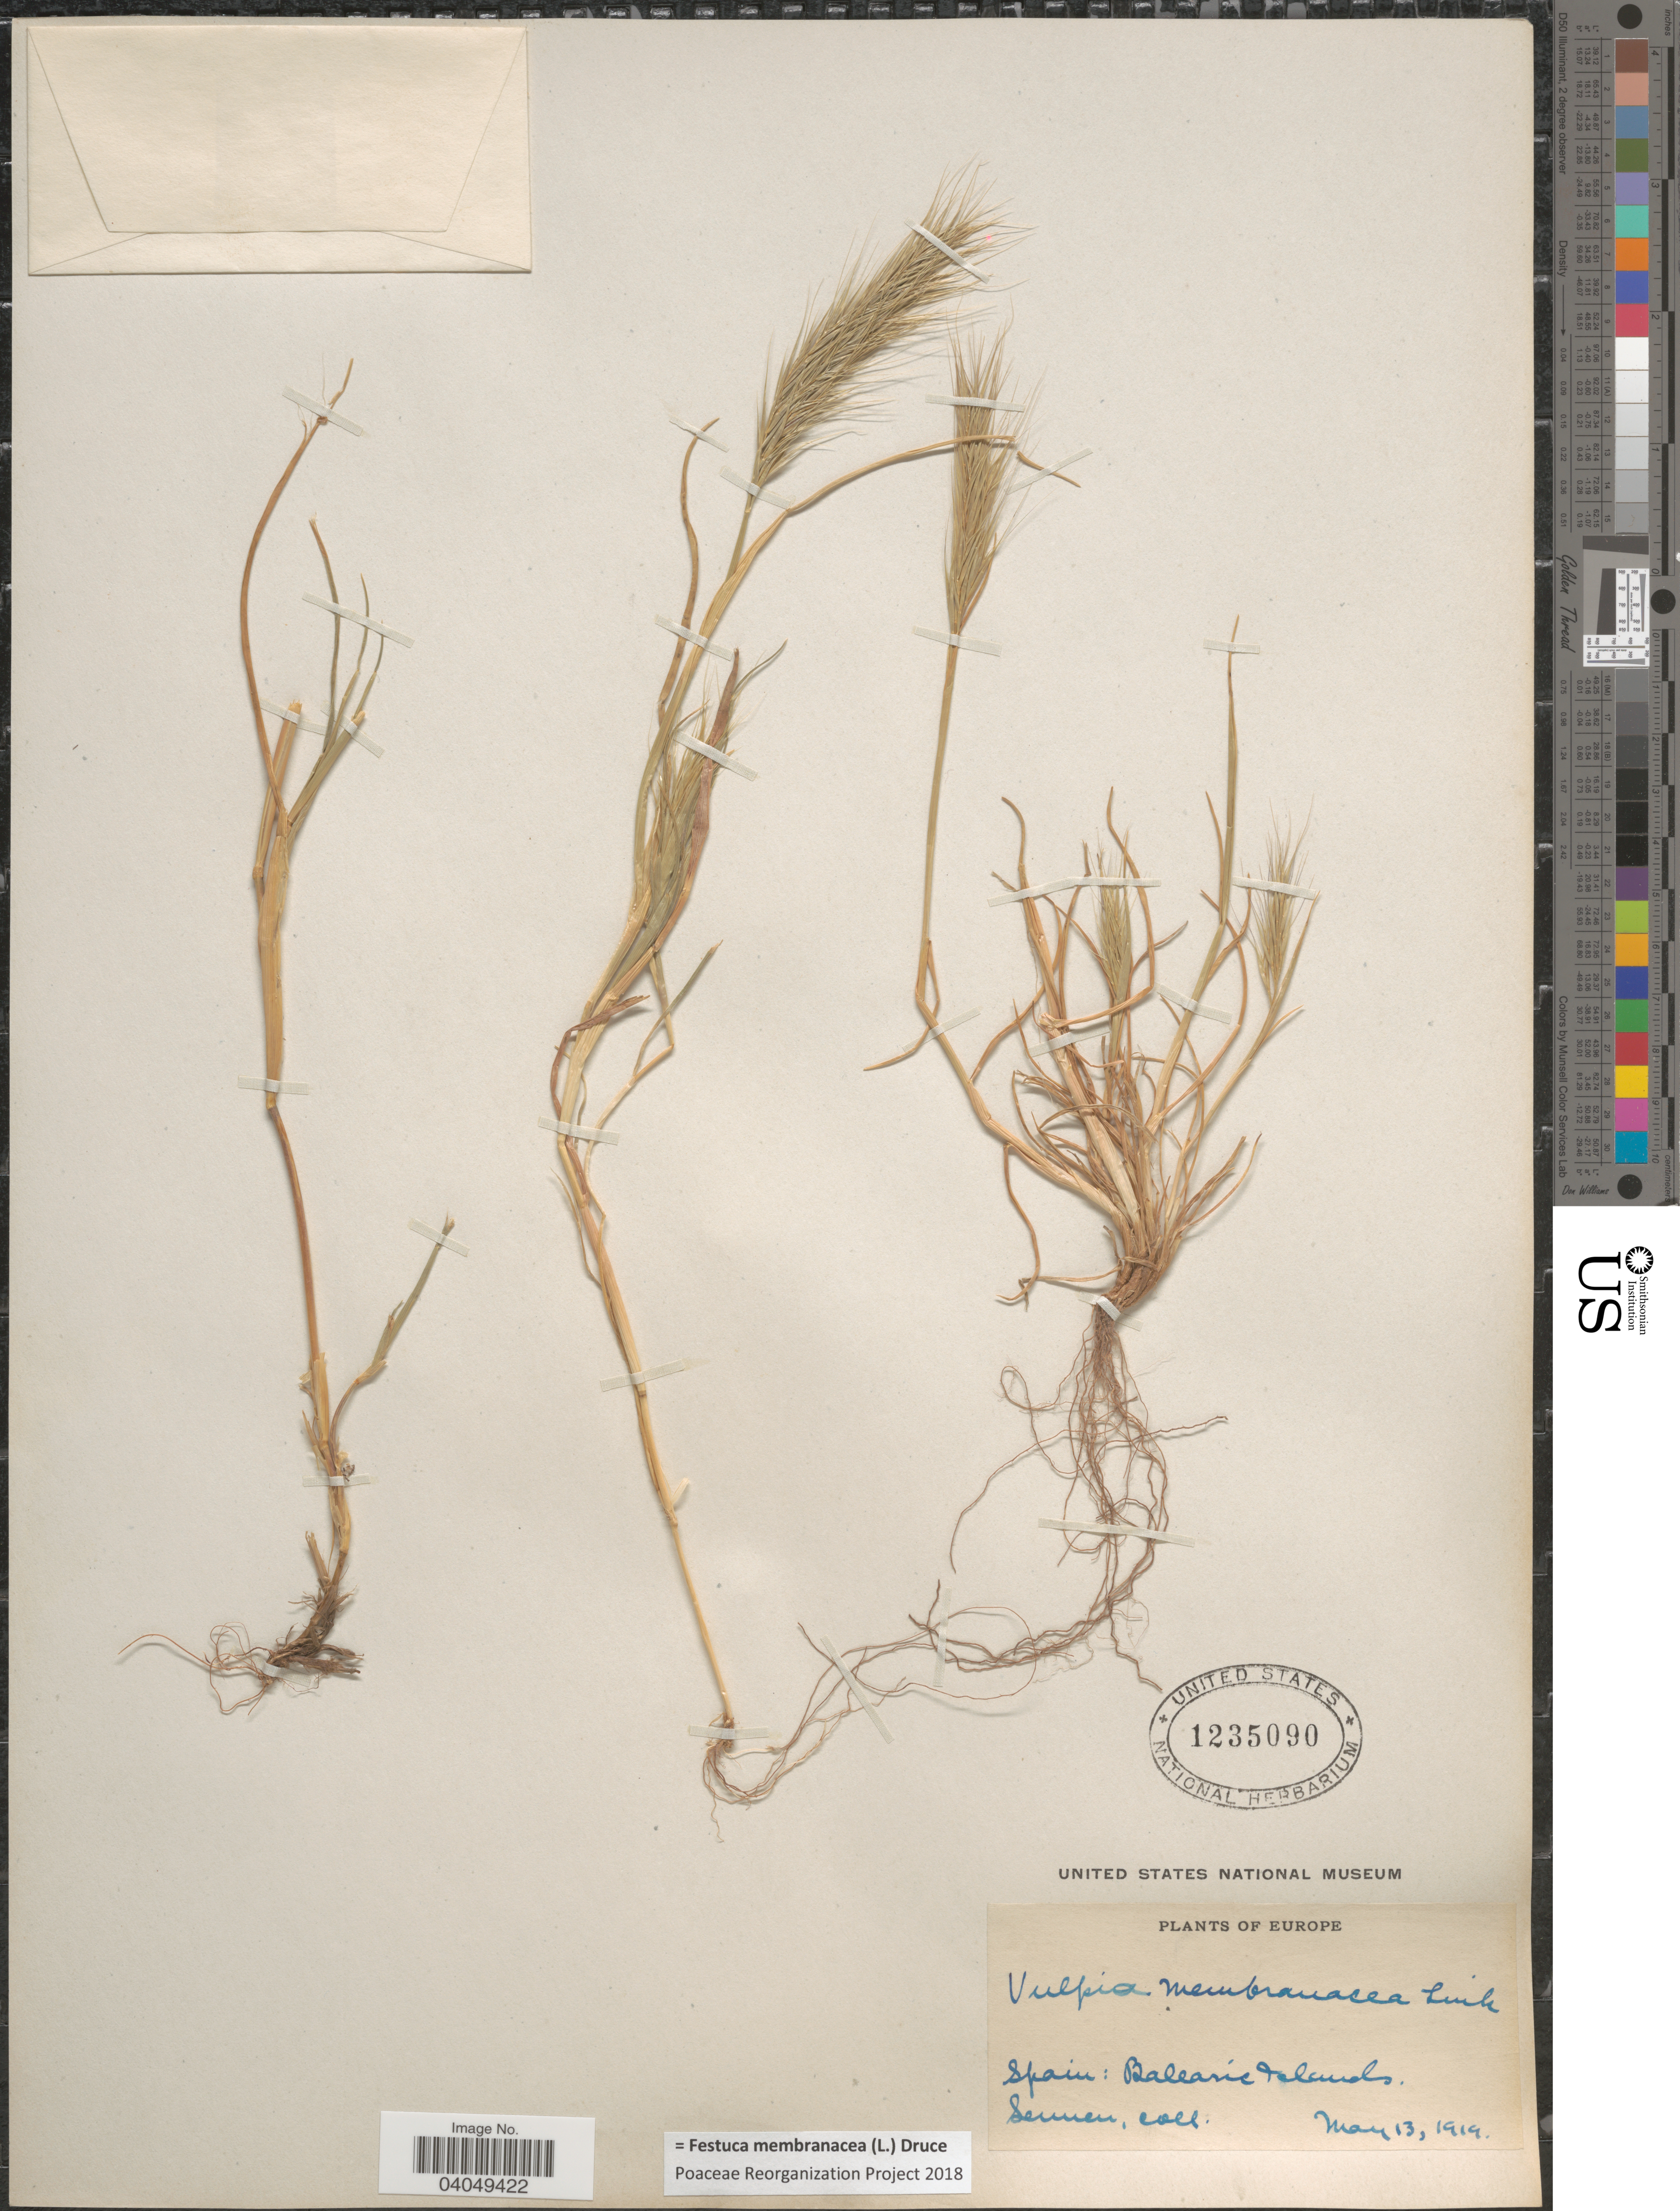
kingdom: Plantae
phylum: Tracheophyta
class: Liliopsida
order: Poales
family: Poaceae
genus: Festuca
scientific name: Festuca membranacea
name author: Kit.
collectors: E. Sennen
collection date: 1919-05-13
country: Spain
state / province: Islas Baleares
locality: Balearic Islands.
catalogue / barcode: US 1235090